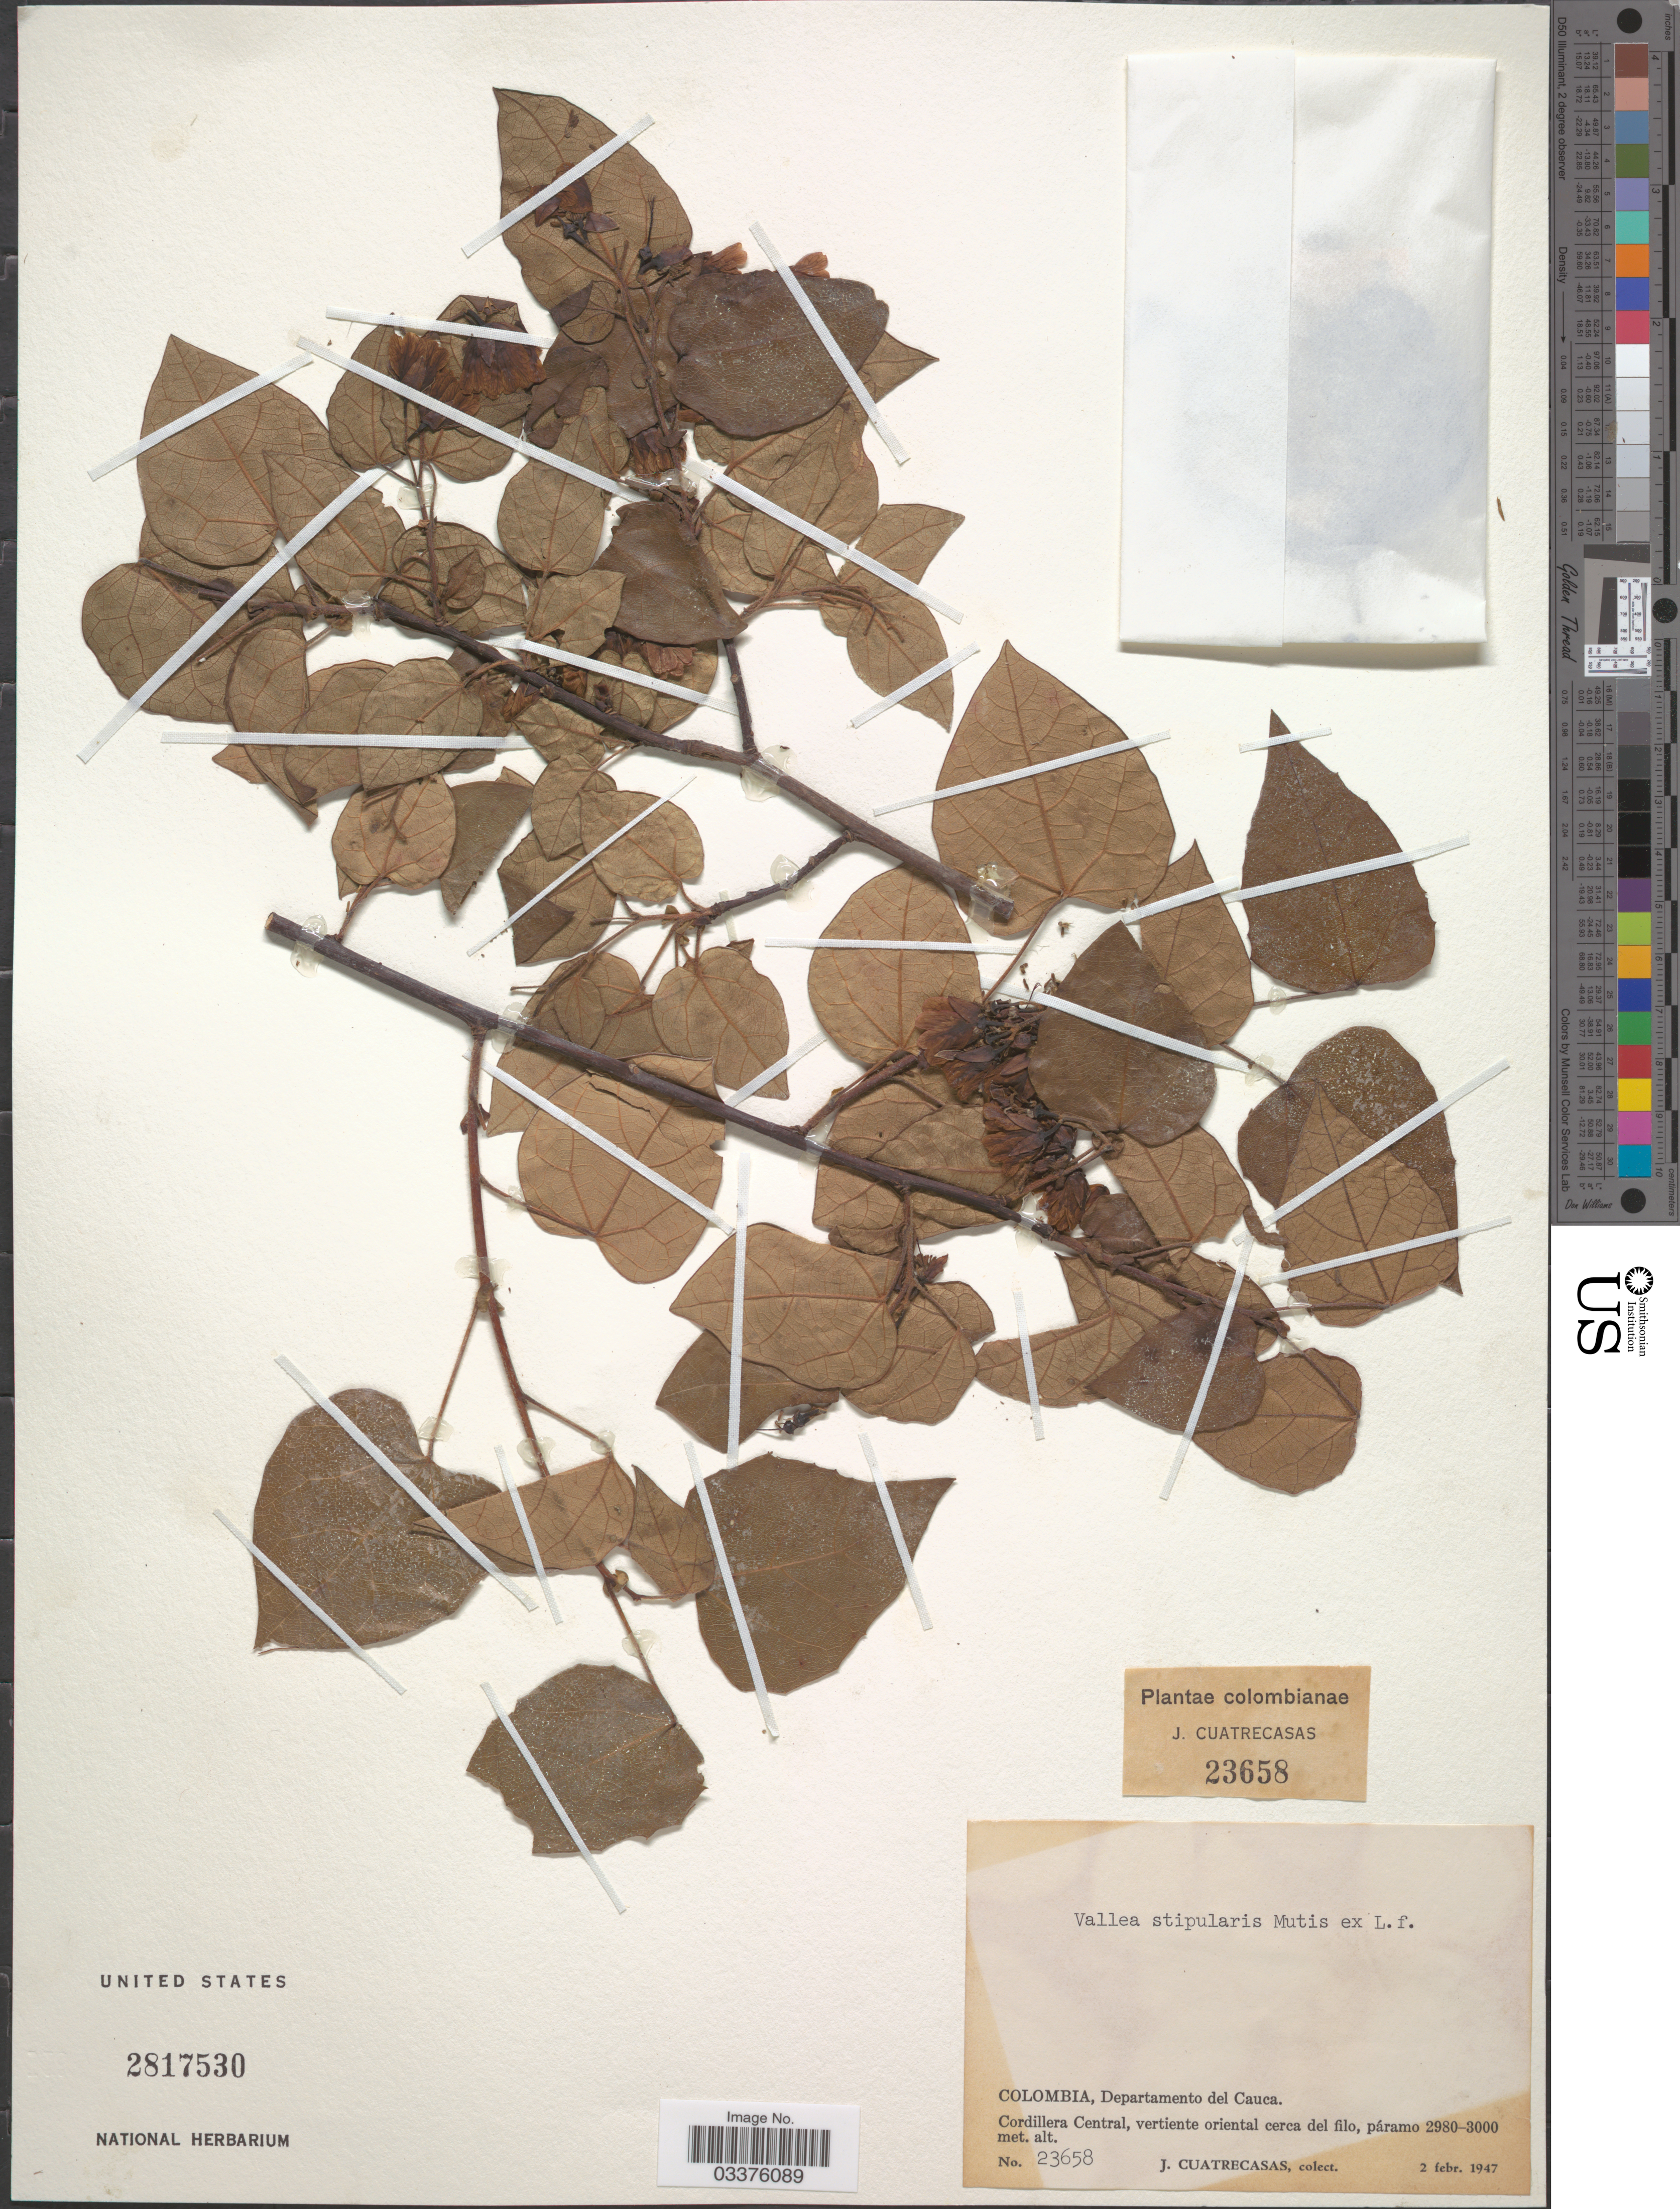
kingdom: Plantae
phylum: Tracheophyta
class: Magnoliopsida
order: Oxalidales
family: Elaeocarpaceae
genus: Vallea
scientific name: Vallea stipularis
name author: L. f.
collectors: J. Cuatrecasas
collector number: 23658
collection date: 1947-02-02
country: Colombia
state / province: Cauca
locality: Departamento del Cauca. Cordillera Central, vertiente oriental cerca del filo, páramo.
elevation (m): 2980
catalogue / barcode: US 2817530